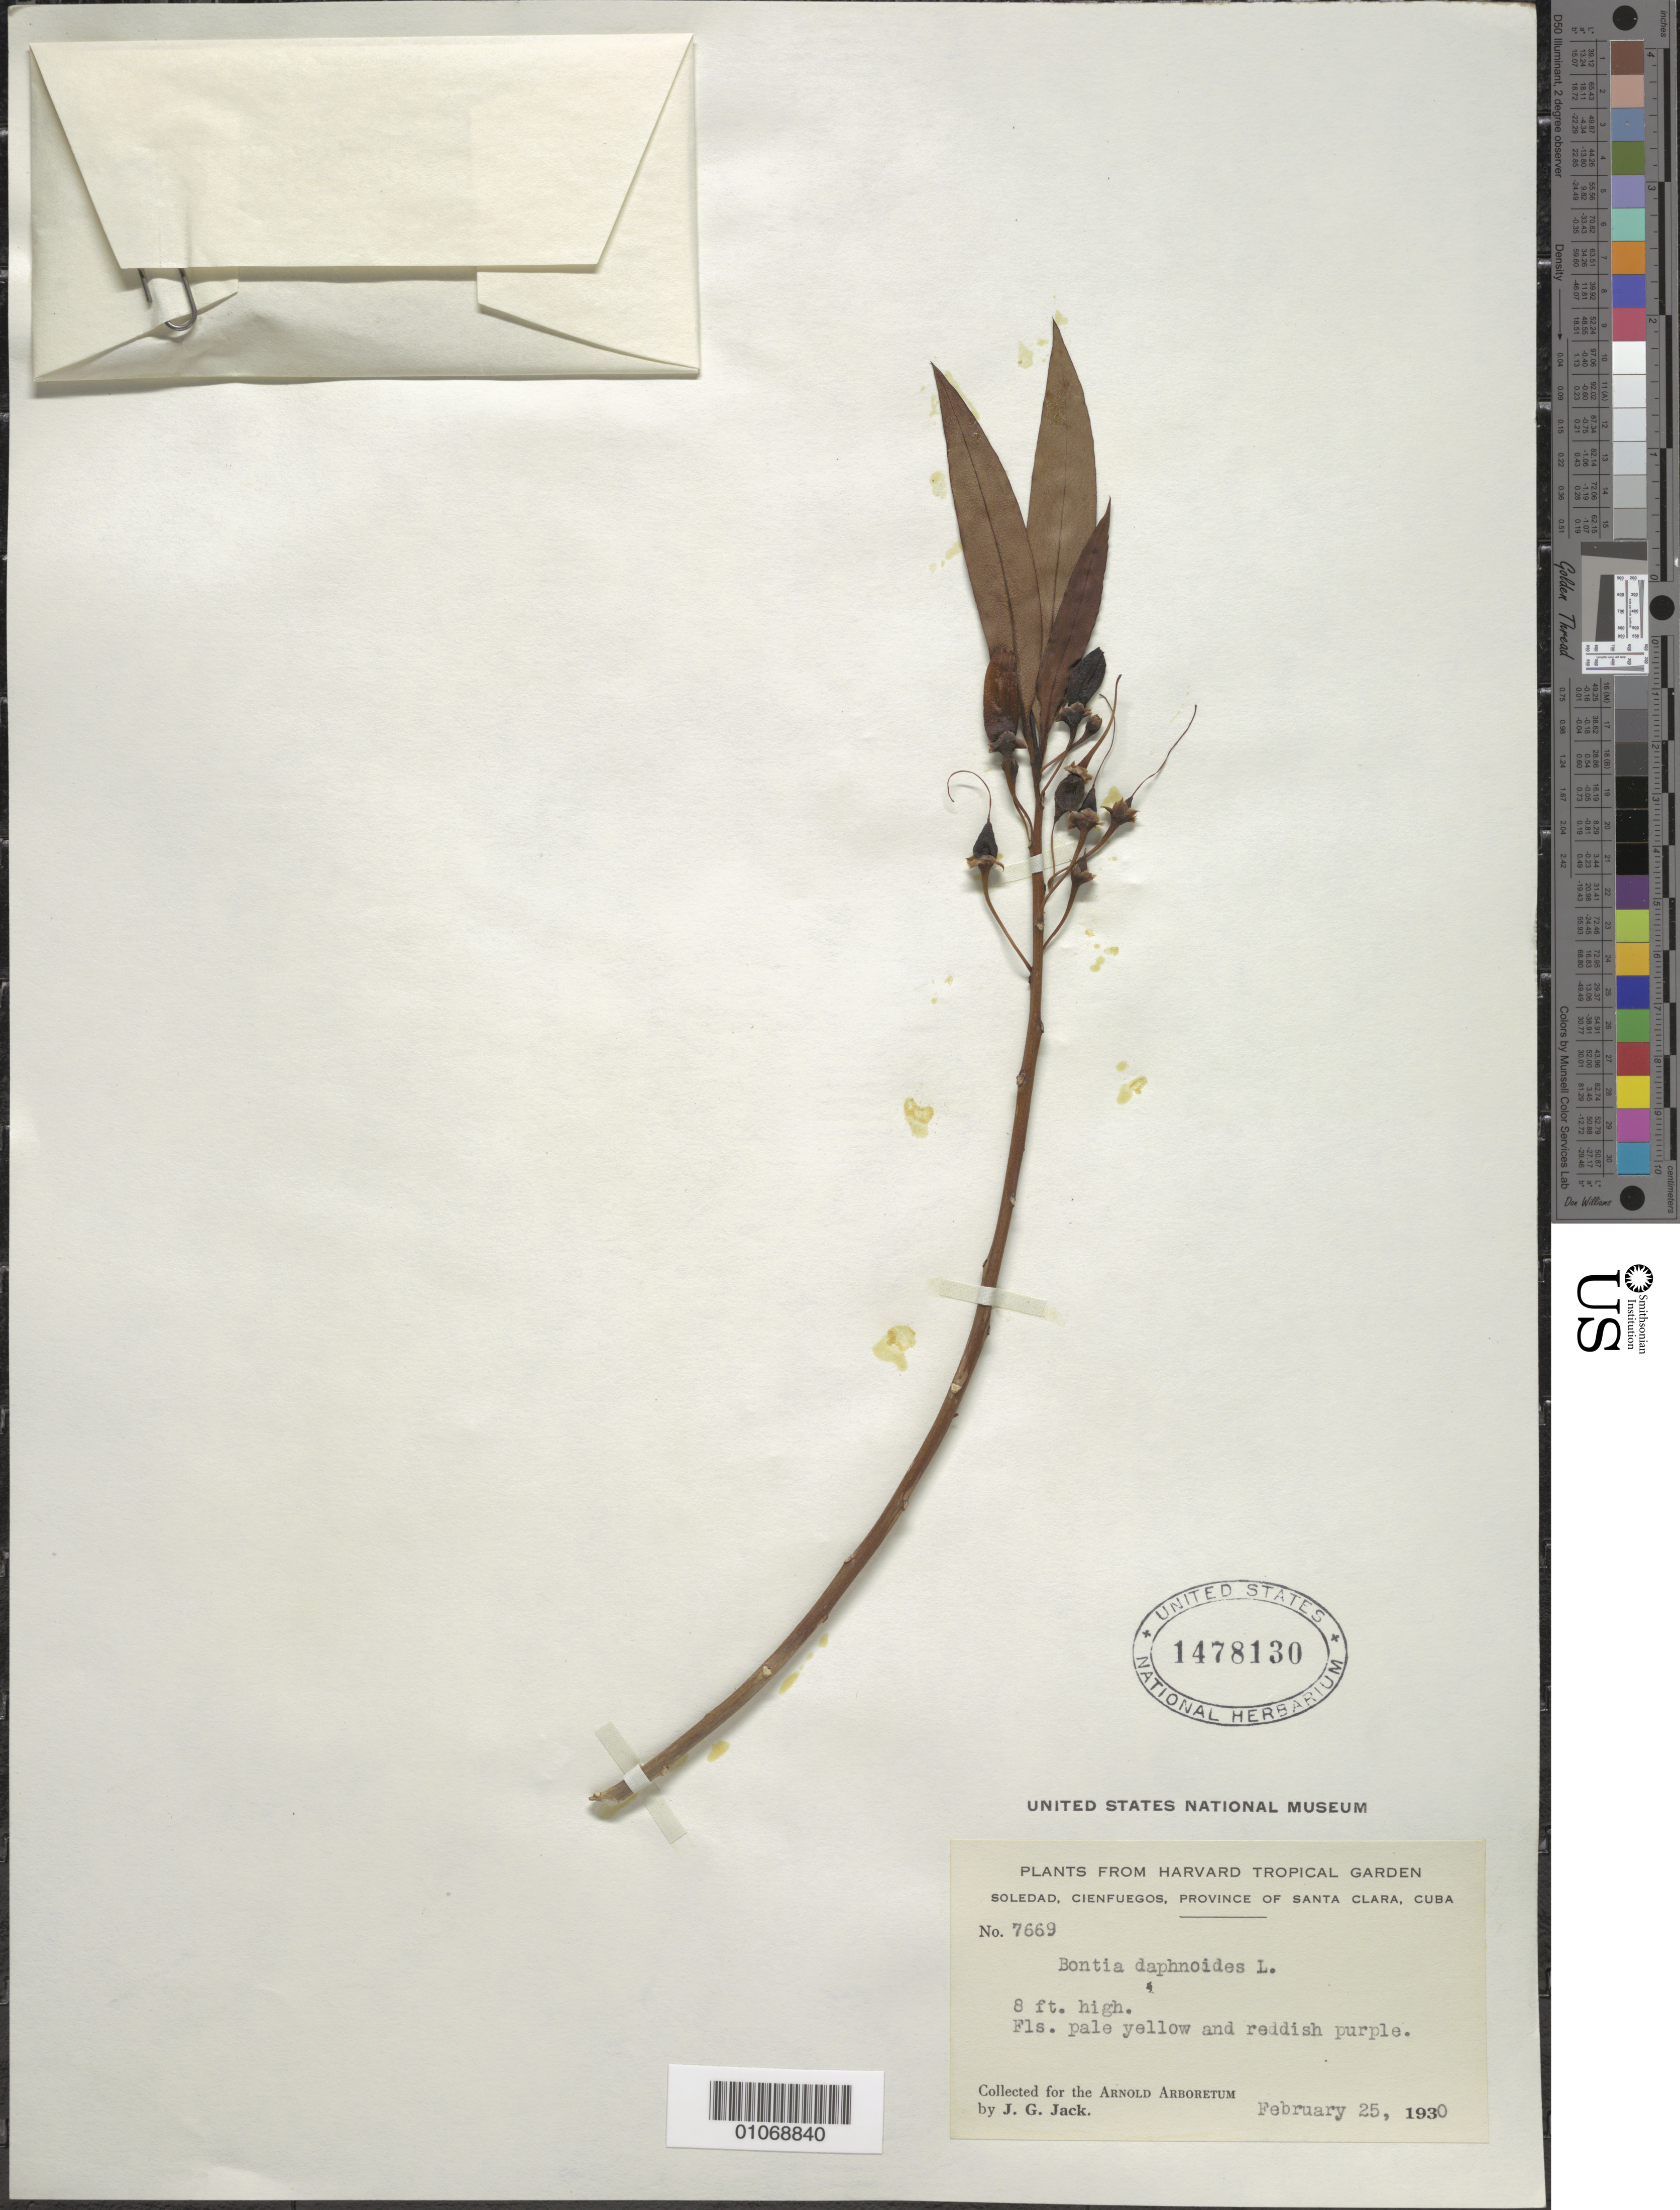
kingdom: Plantae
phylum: Tracheophyta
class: Magnoliopsida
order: Lamiales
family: Scrophulariaceae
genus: Bontia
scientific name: Bontia daphnoides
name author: L.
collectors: J. G. Jack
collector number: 7669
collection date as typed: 25 Feb 1930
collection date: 1930-02-25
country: Cuba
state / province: Cienfuegos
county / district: Santa Clara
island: Cuba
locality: Soledad, Cienfuegos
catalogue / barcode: US 1478130